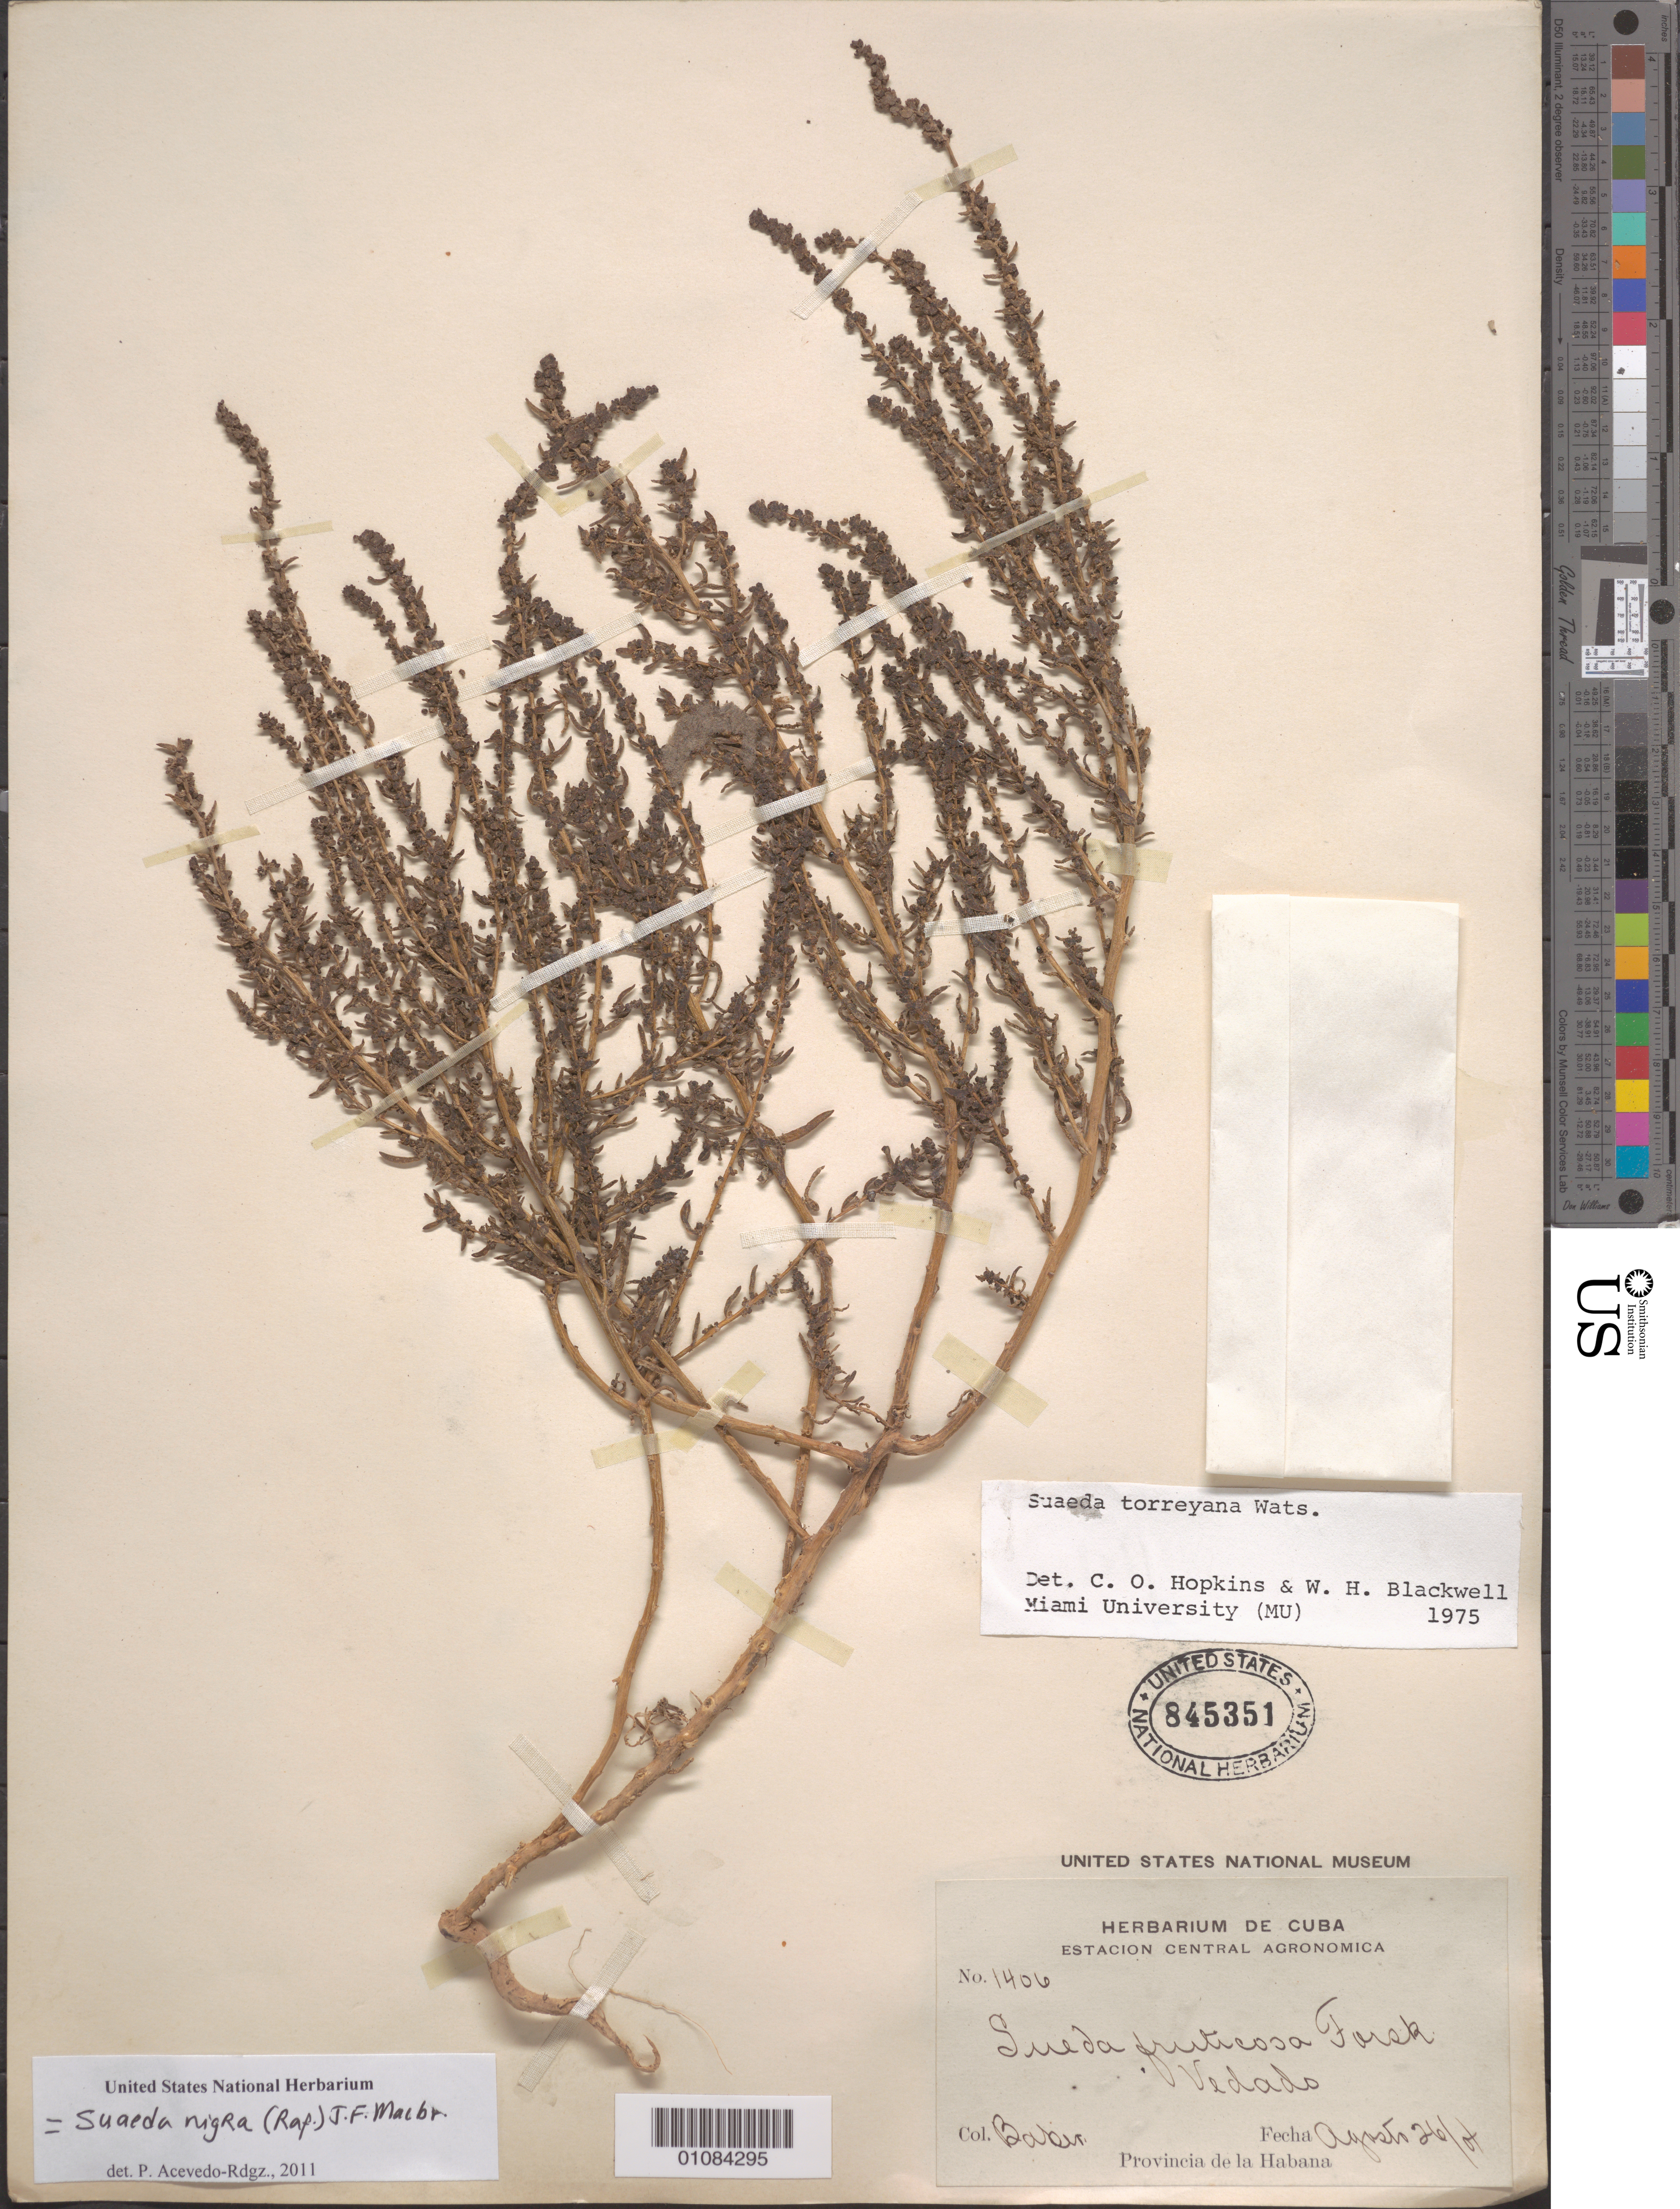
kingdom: Plantae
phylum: Tracheophyta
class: Magnoliopsida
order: Caryophyllales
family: Amaranthaceae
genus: Suaeda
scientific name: Suaeda nigra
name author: (Raf.) J.F. Macbr.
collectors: C. F. Baker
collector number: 1406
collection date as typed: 26 Aug 1904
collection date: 1904-08-26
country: Cuba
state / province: La Habana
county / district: Batabanó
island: Cuba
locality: Vedado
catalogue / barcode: US 845351